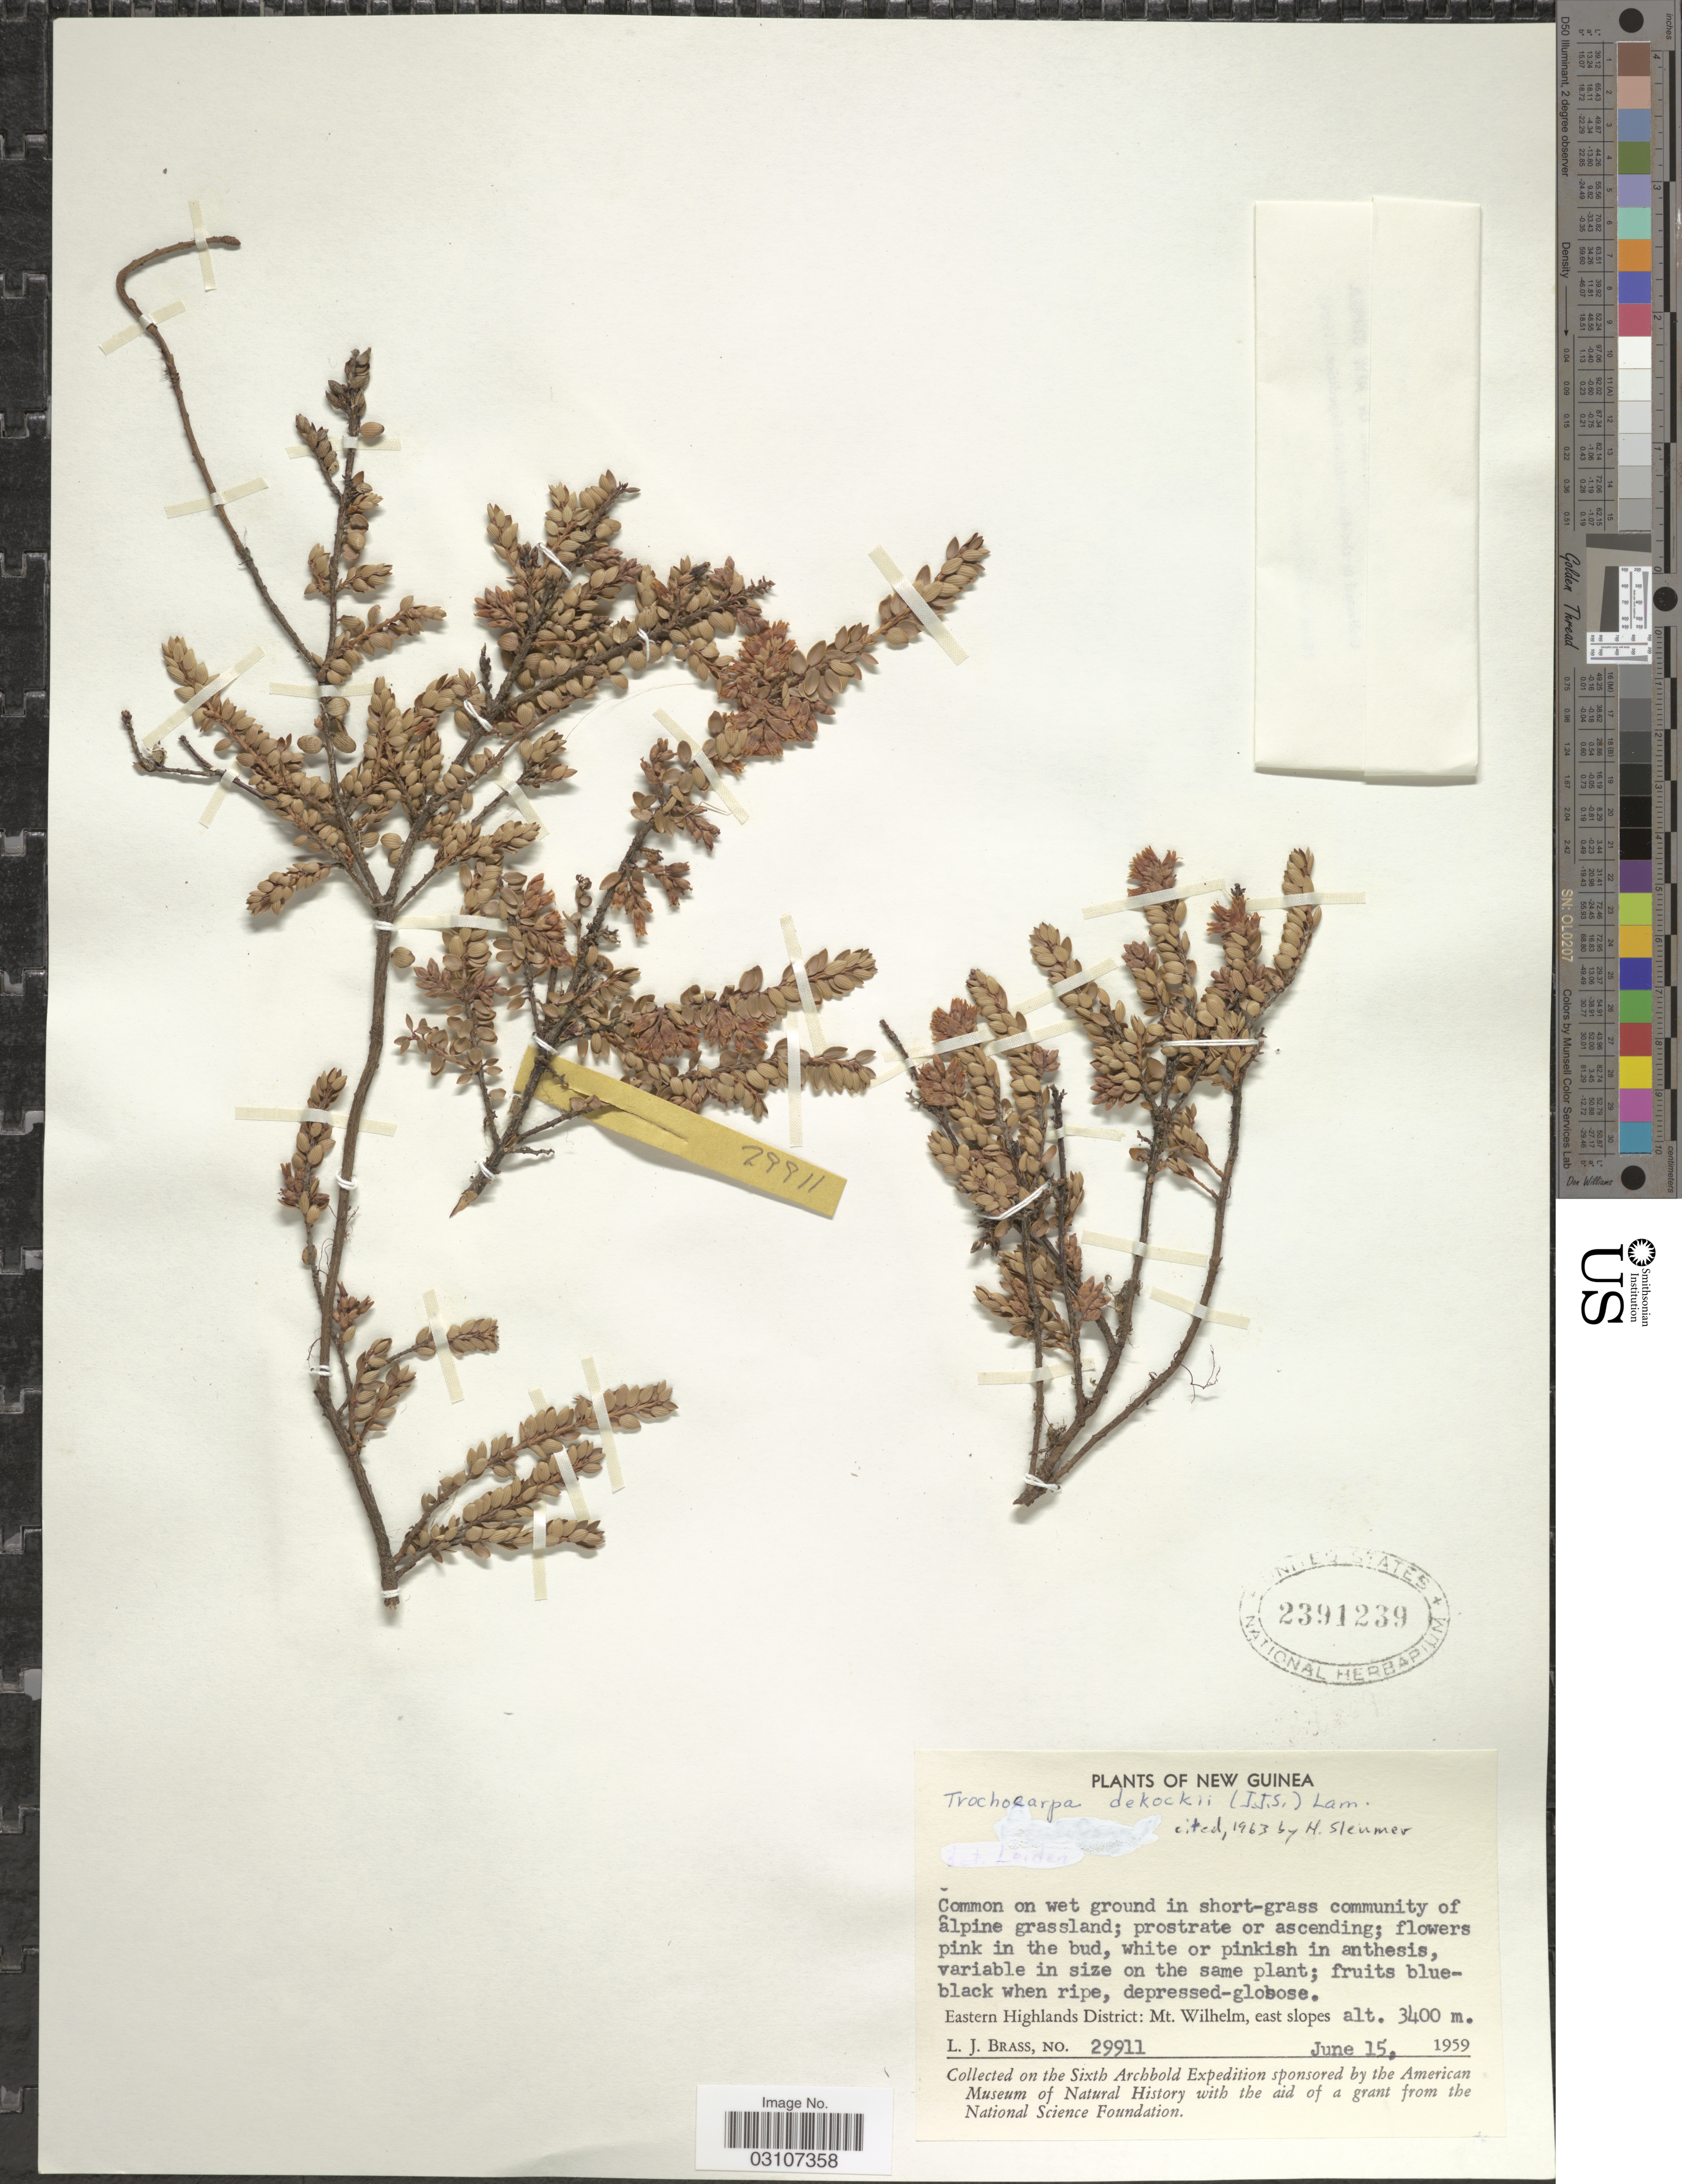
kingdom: Plantae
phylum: Tracheophyta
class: Magnoliopsida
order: Ericales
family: Ericaceae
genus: Trochocarpa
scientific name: Trochocarpa dekockii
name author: (J.J. Sm.) H.J. Lam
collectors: L. J. Brass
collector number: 29911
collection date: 1959-06-15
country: Papua New Guinea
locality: New Guinea. Eastern Highlands District: Mt. Wilhelm, east slopes.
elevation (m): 3400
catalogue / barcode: US 2391239